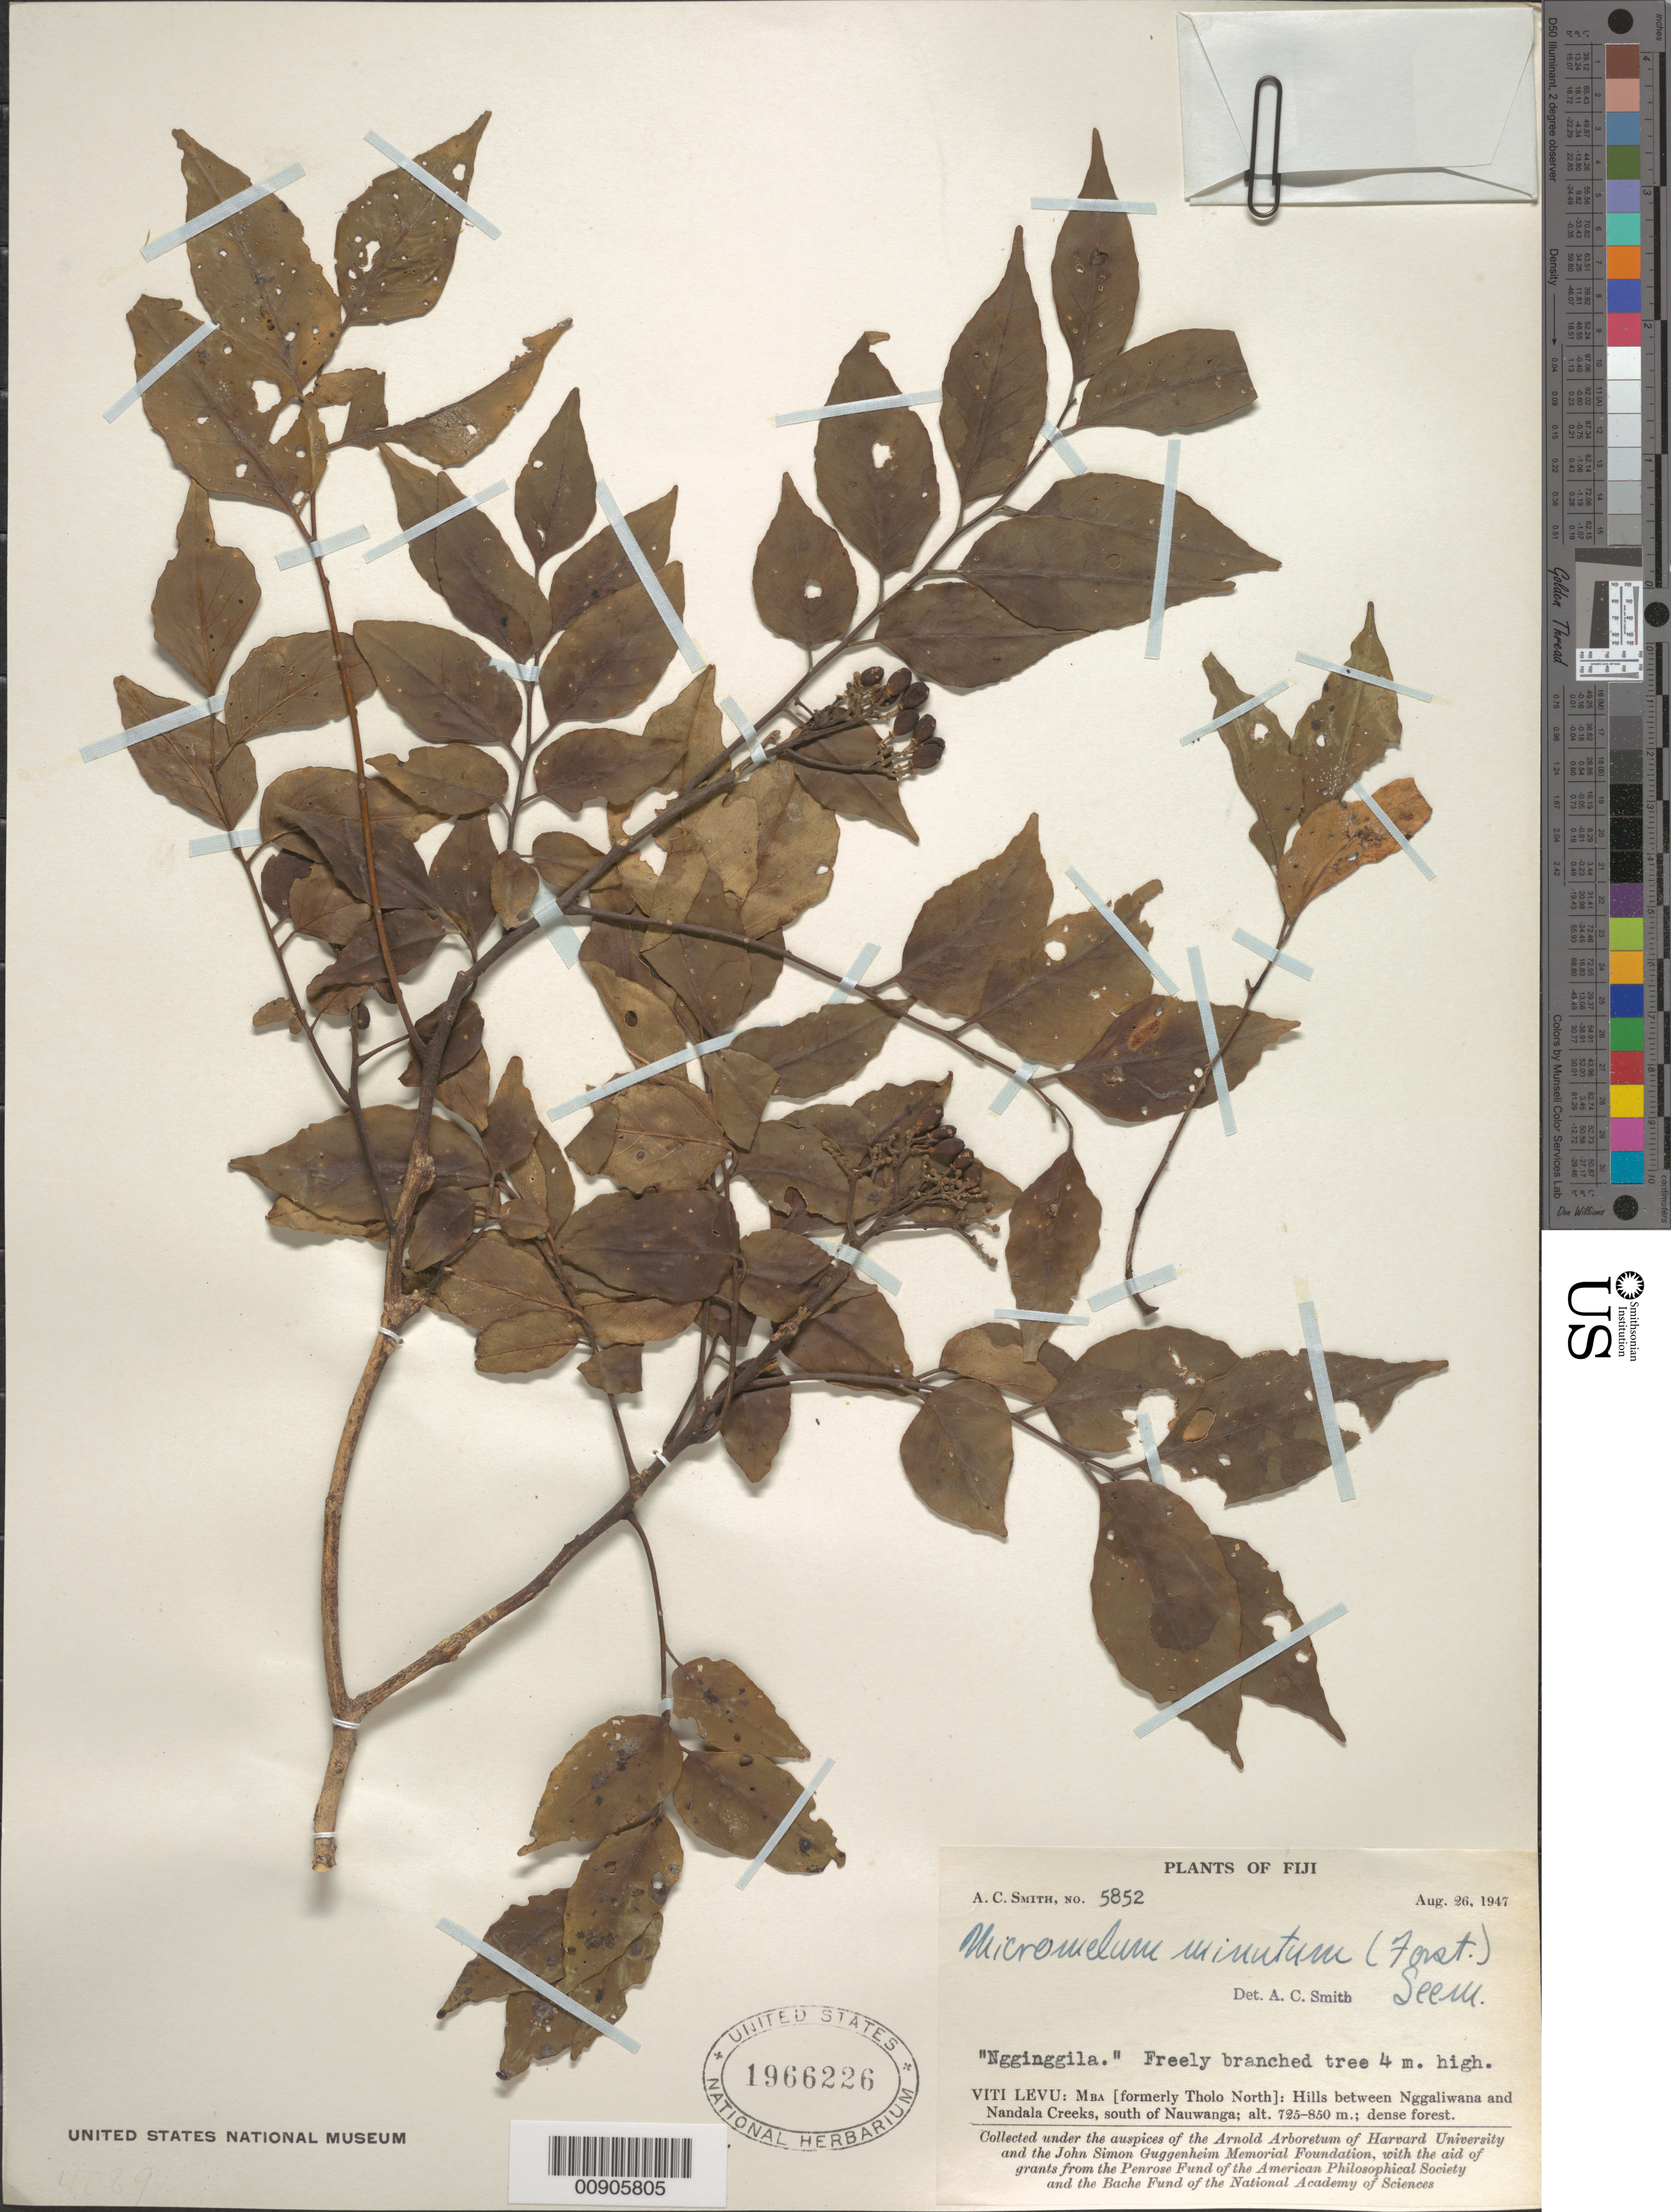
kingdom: Plantae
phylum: Tracheophyta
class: Magnoliopsida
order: Sapindales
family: Rutaceae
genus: Micromelum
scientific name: Micromelum minutum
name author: (G. Forst.) Wight & Arn.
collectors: C. A. Smith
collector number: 5852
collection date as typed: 26 Aug 1947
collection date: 1947-08-26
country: Fiji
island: Viti Levu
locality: Mba (formerly Tholo North): South of Nauwanga, hills between Nggalivana and Nandala Creeks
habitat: dense forest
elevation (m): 725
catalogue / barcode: US 1966226